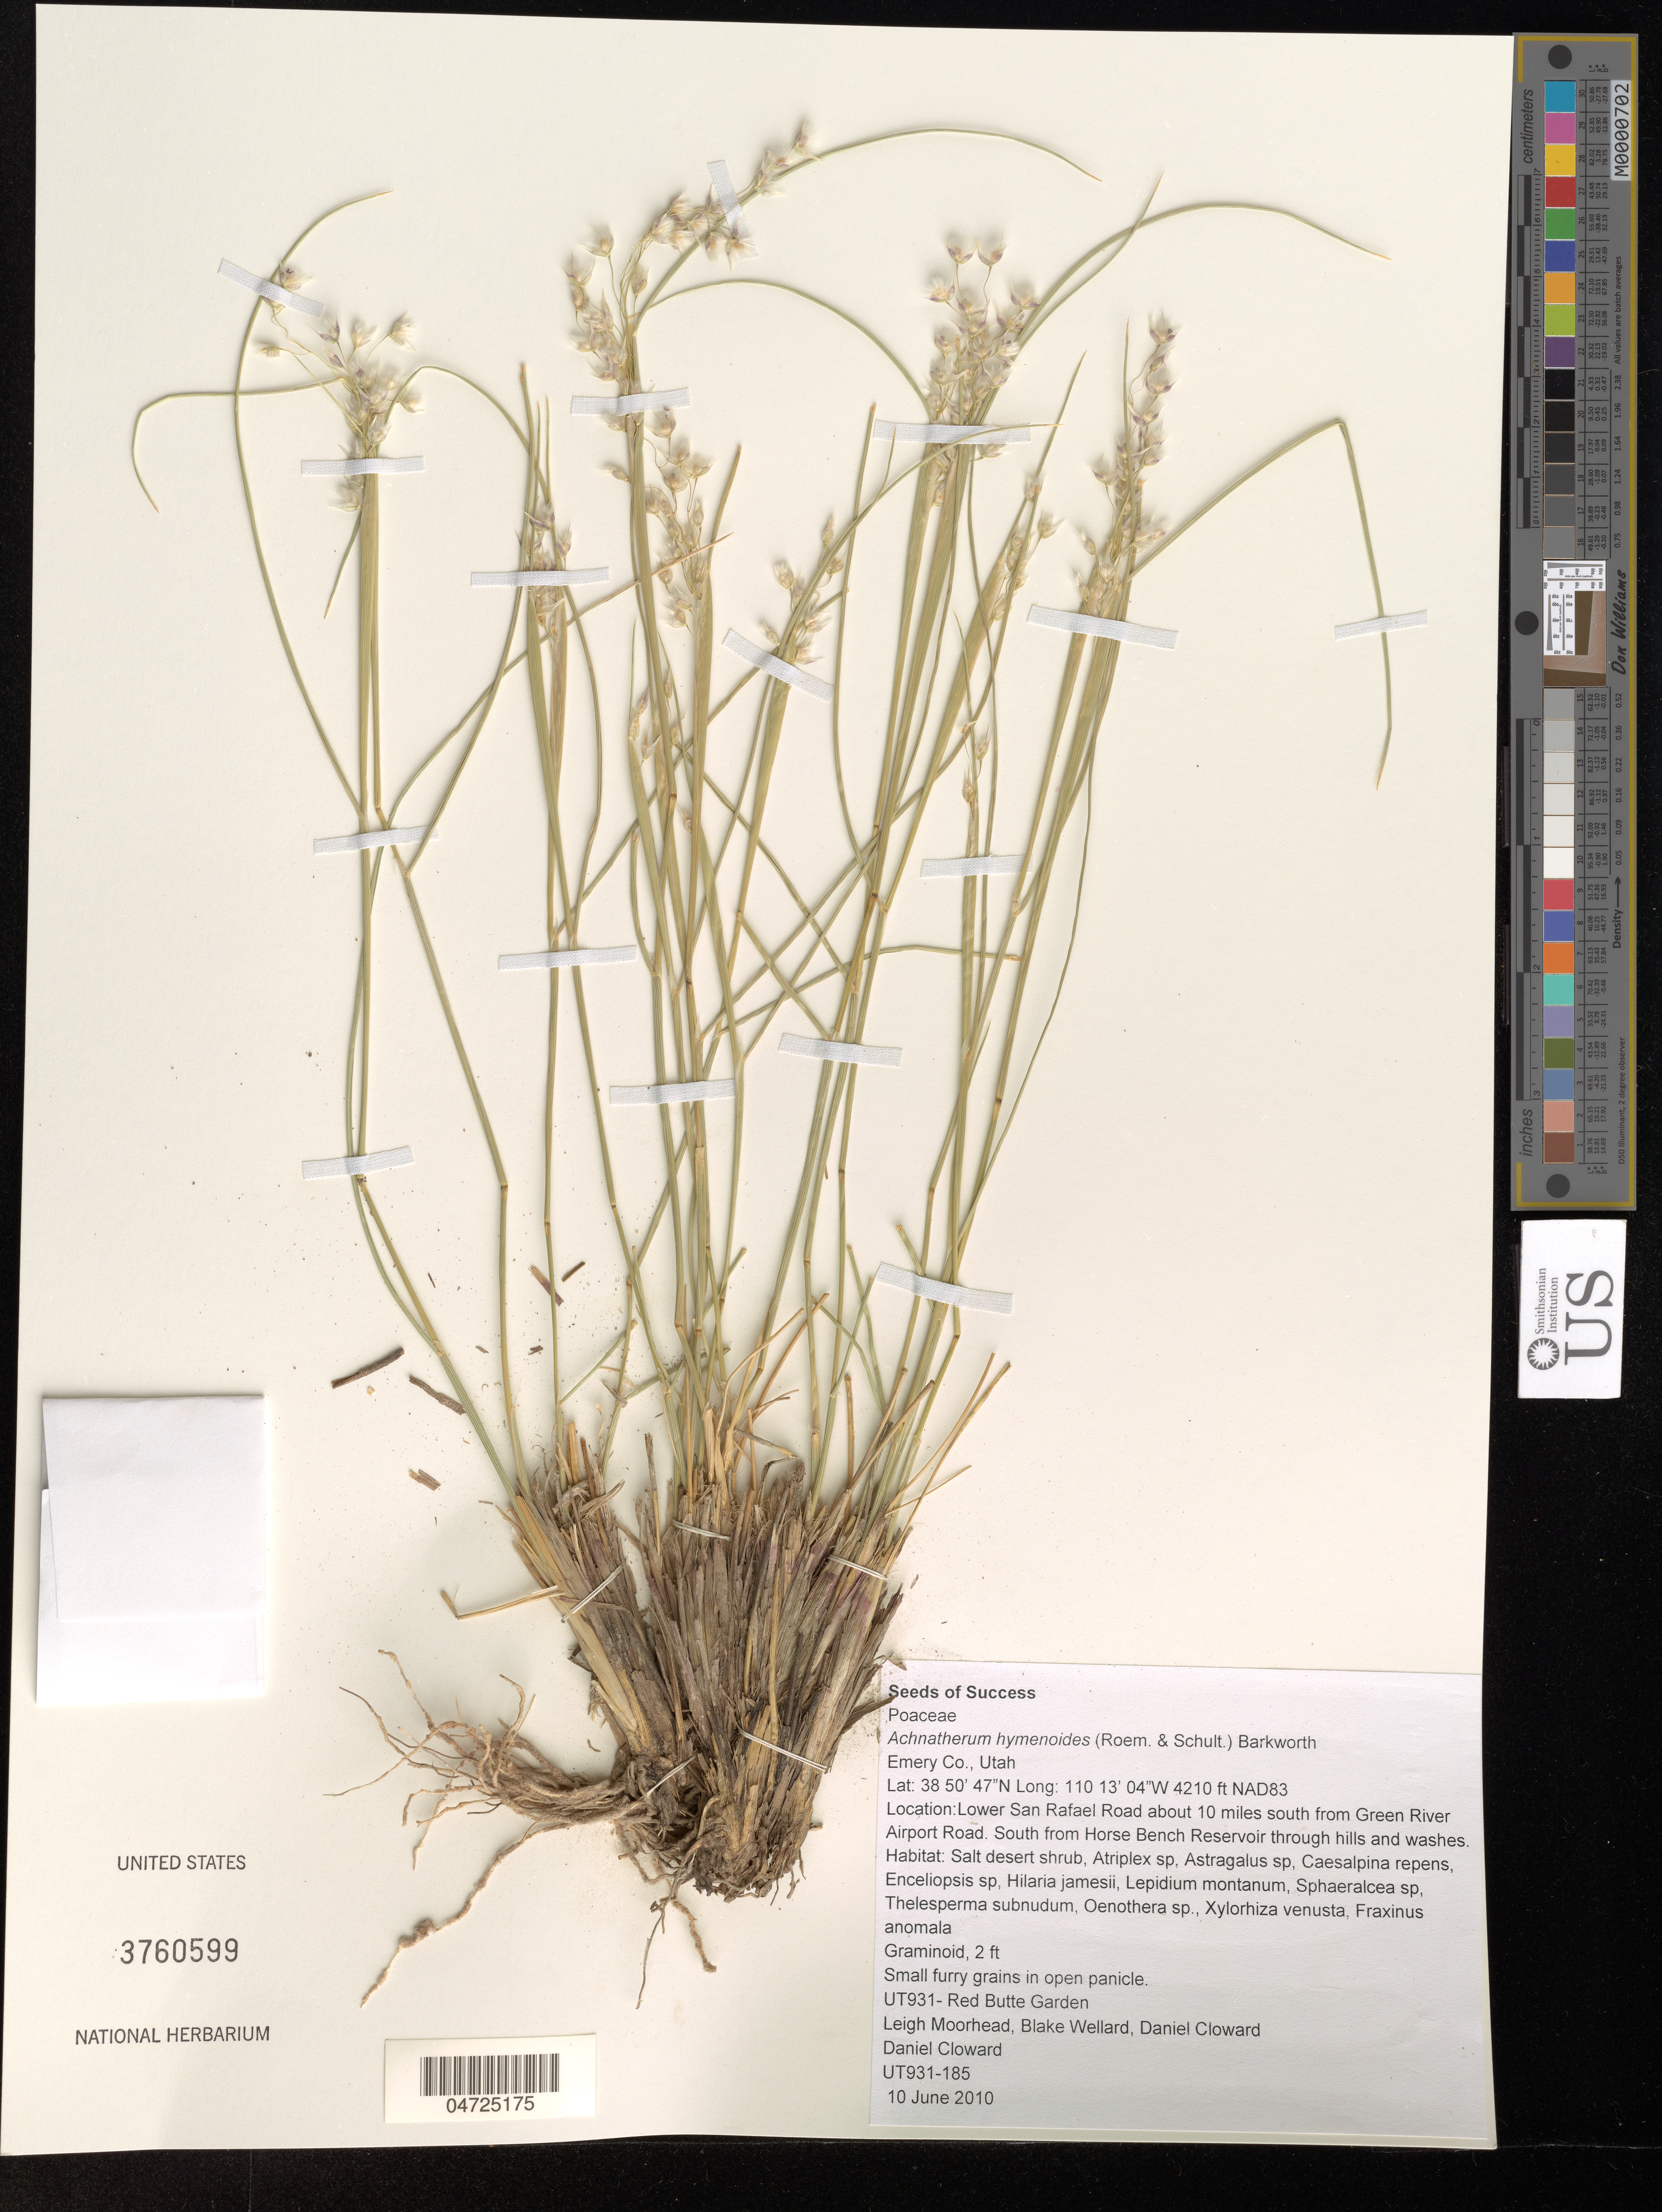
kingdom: Plantae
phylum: Tracheophyta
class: Liliopsida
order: Poales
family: Poaceae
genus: Achnatherum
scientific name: Achnatherum hymenoides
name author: (Roem. & Schult.) Barkworth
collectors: L. Moorhead, B. Wellard & D. Cloward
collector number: UT931-185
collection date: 2010-06-10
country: United States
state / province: Utah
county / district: Emery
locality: Emery Co. NAD83. Lower San Rafael Road about 10 miles south from Green River Airport Road. South from Horse Bench Reservoir through hills and washes. UT931-Red Butte Garden.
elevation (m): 1283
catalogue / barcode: US 3760599